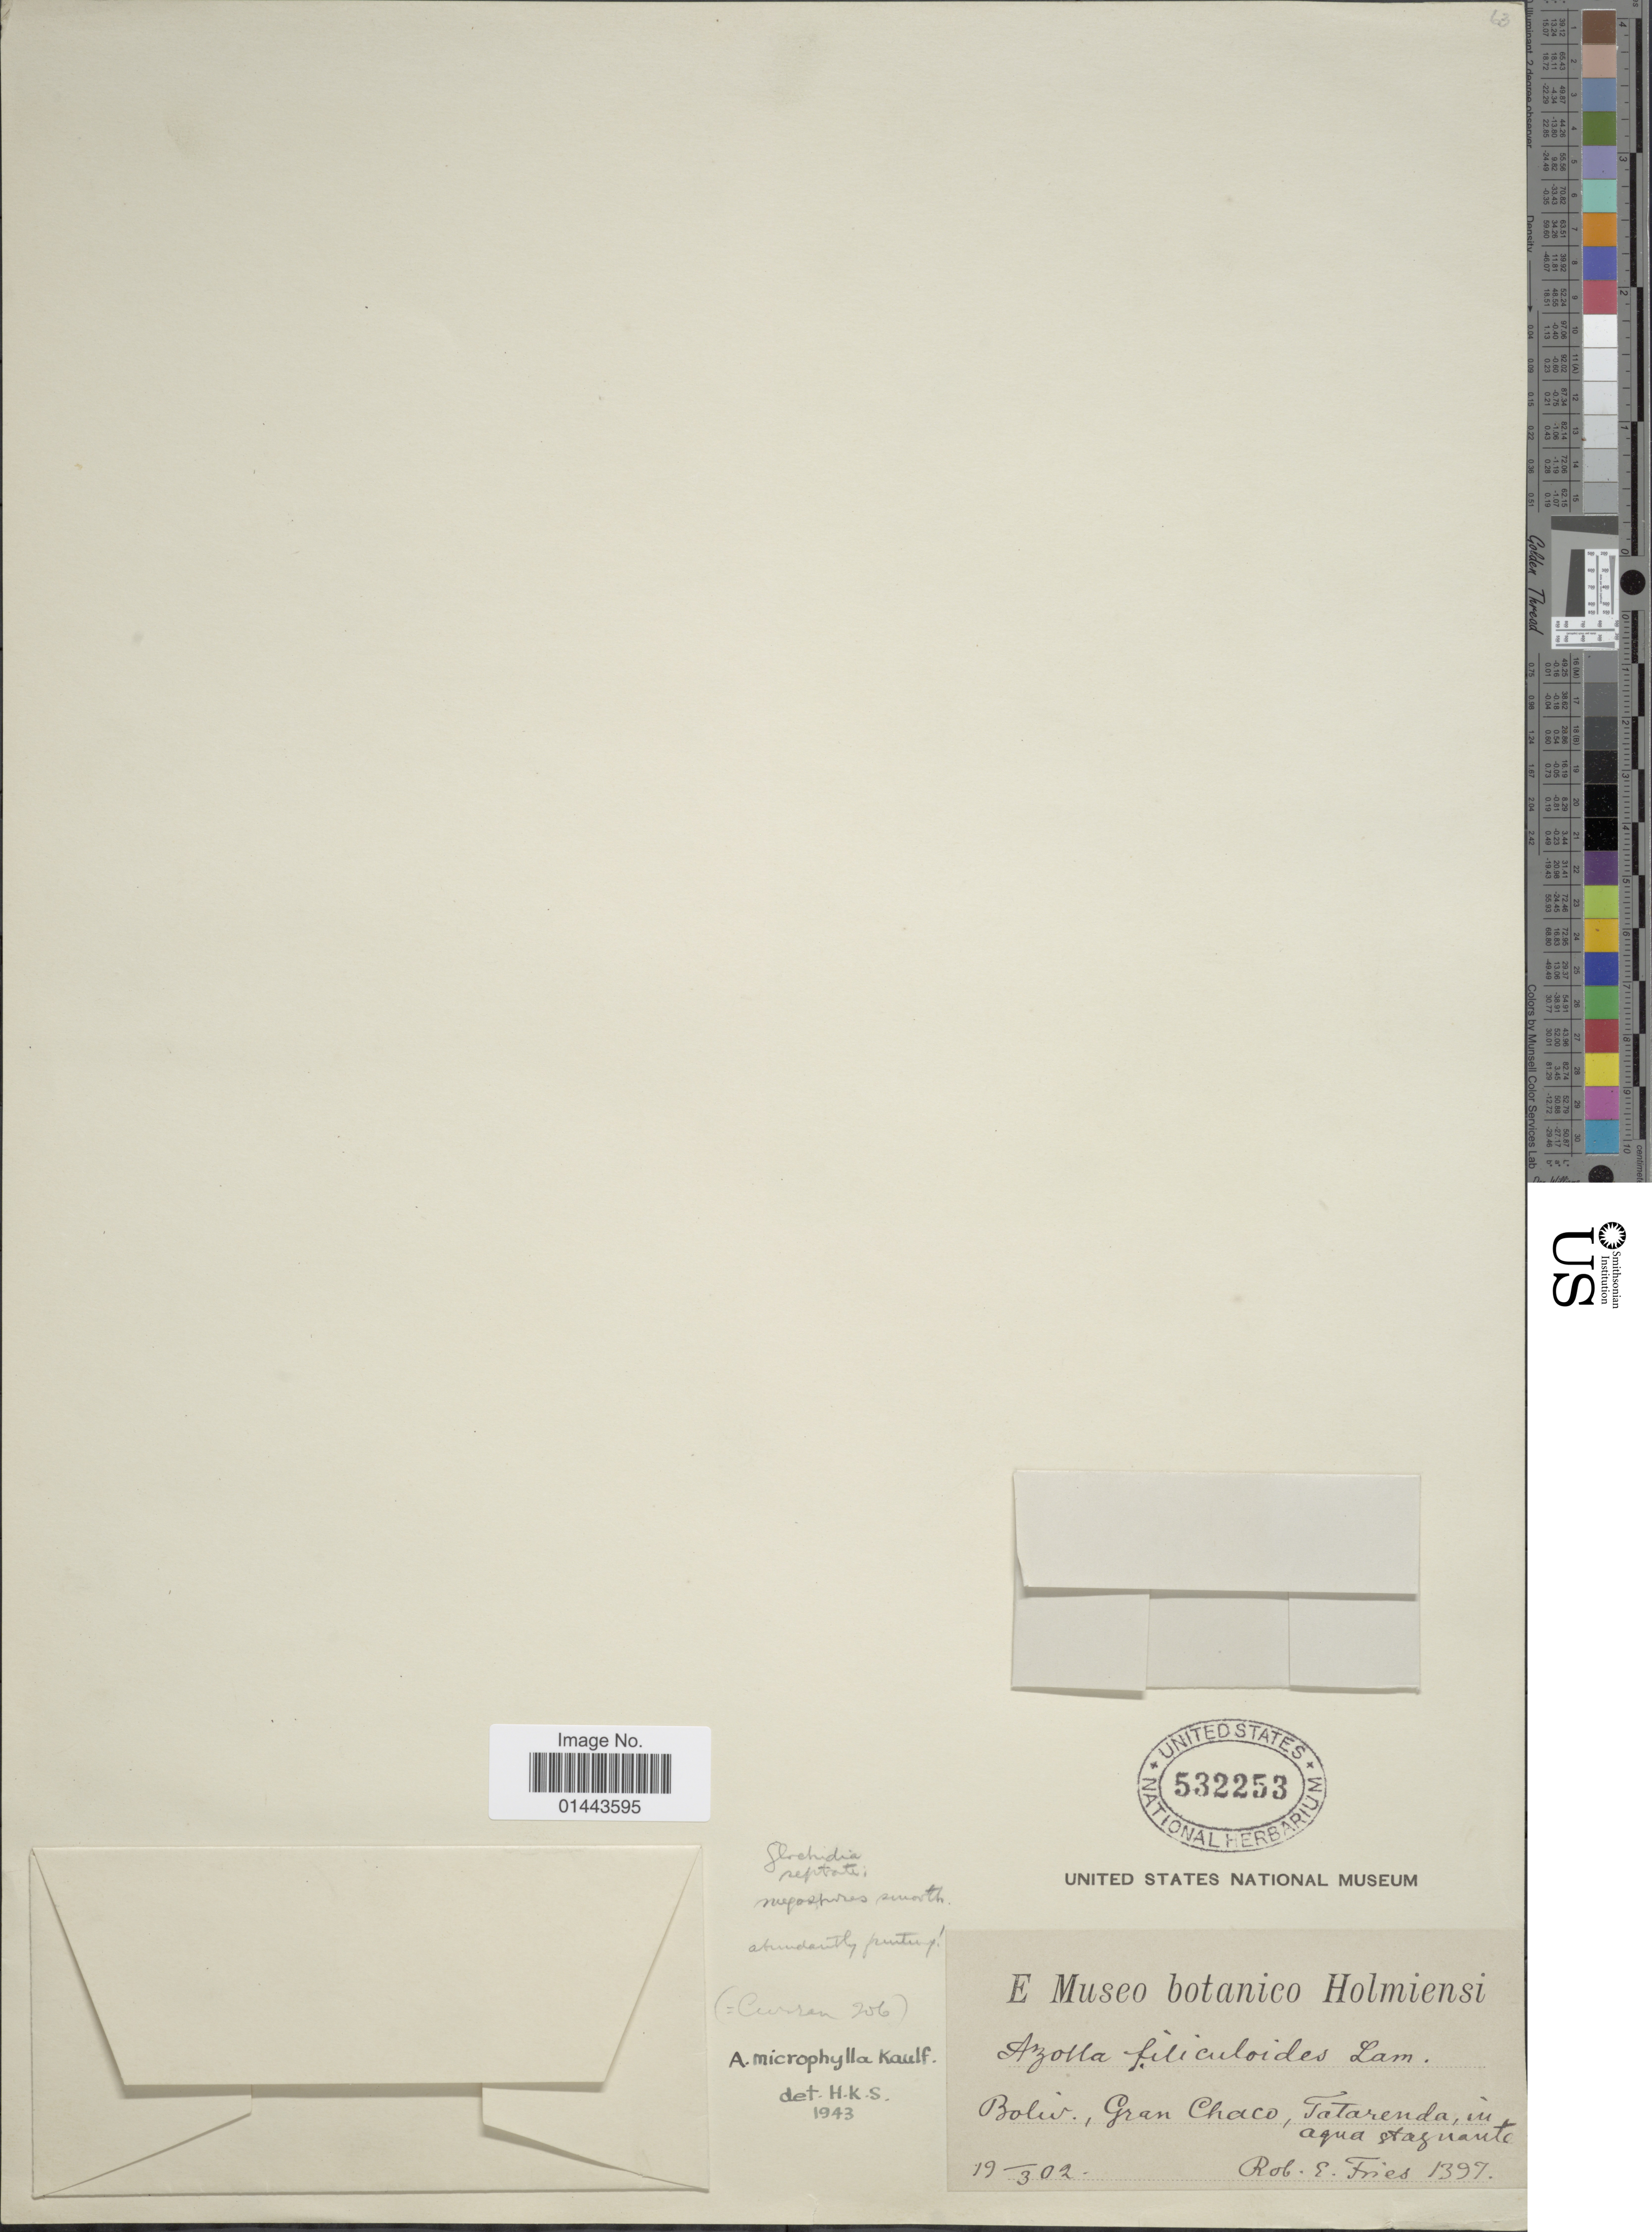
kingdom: Plantae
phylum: Tracheophyta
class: Polypodiopsida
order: Salviniales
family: Salviniaceae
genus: Azolla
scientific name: Azolla microphylla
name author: Kaulf.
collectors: R. E. Fries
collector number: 1397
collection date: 1902-03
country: Bolivia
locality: Gran Chaco. Tatarenda, in aqua stagnante.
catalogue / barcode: US 532253